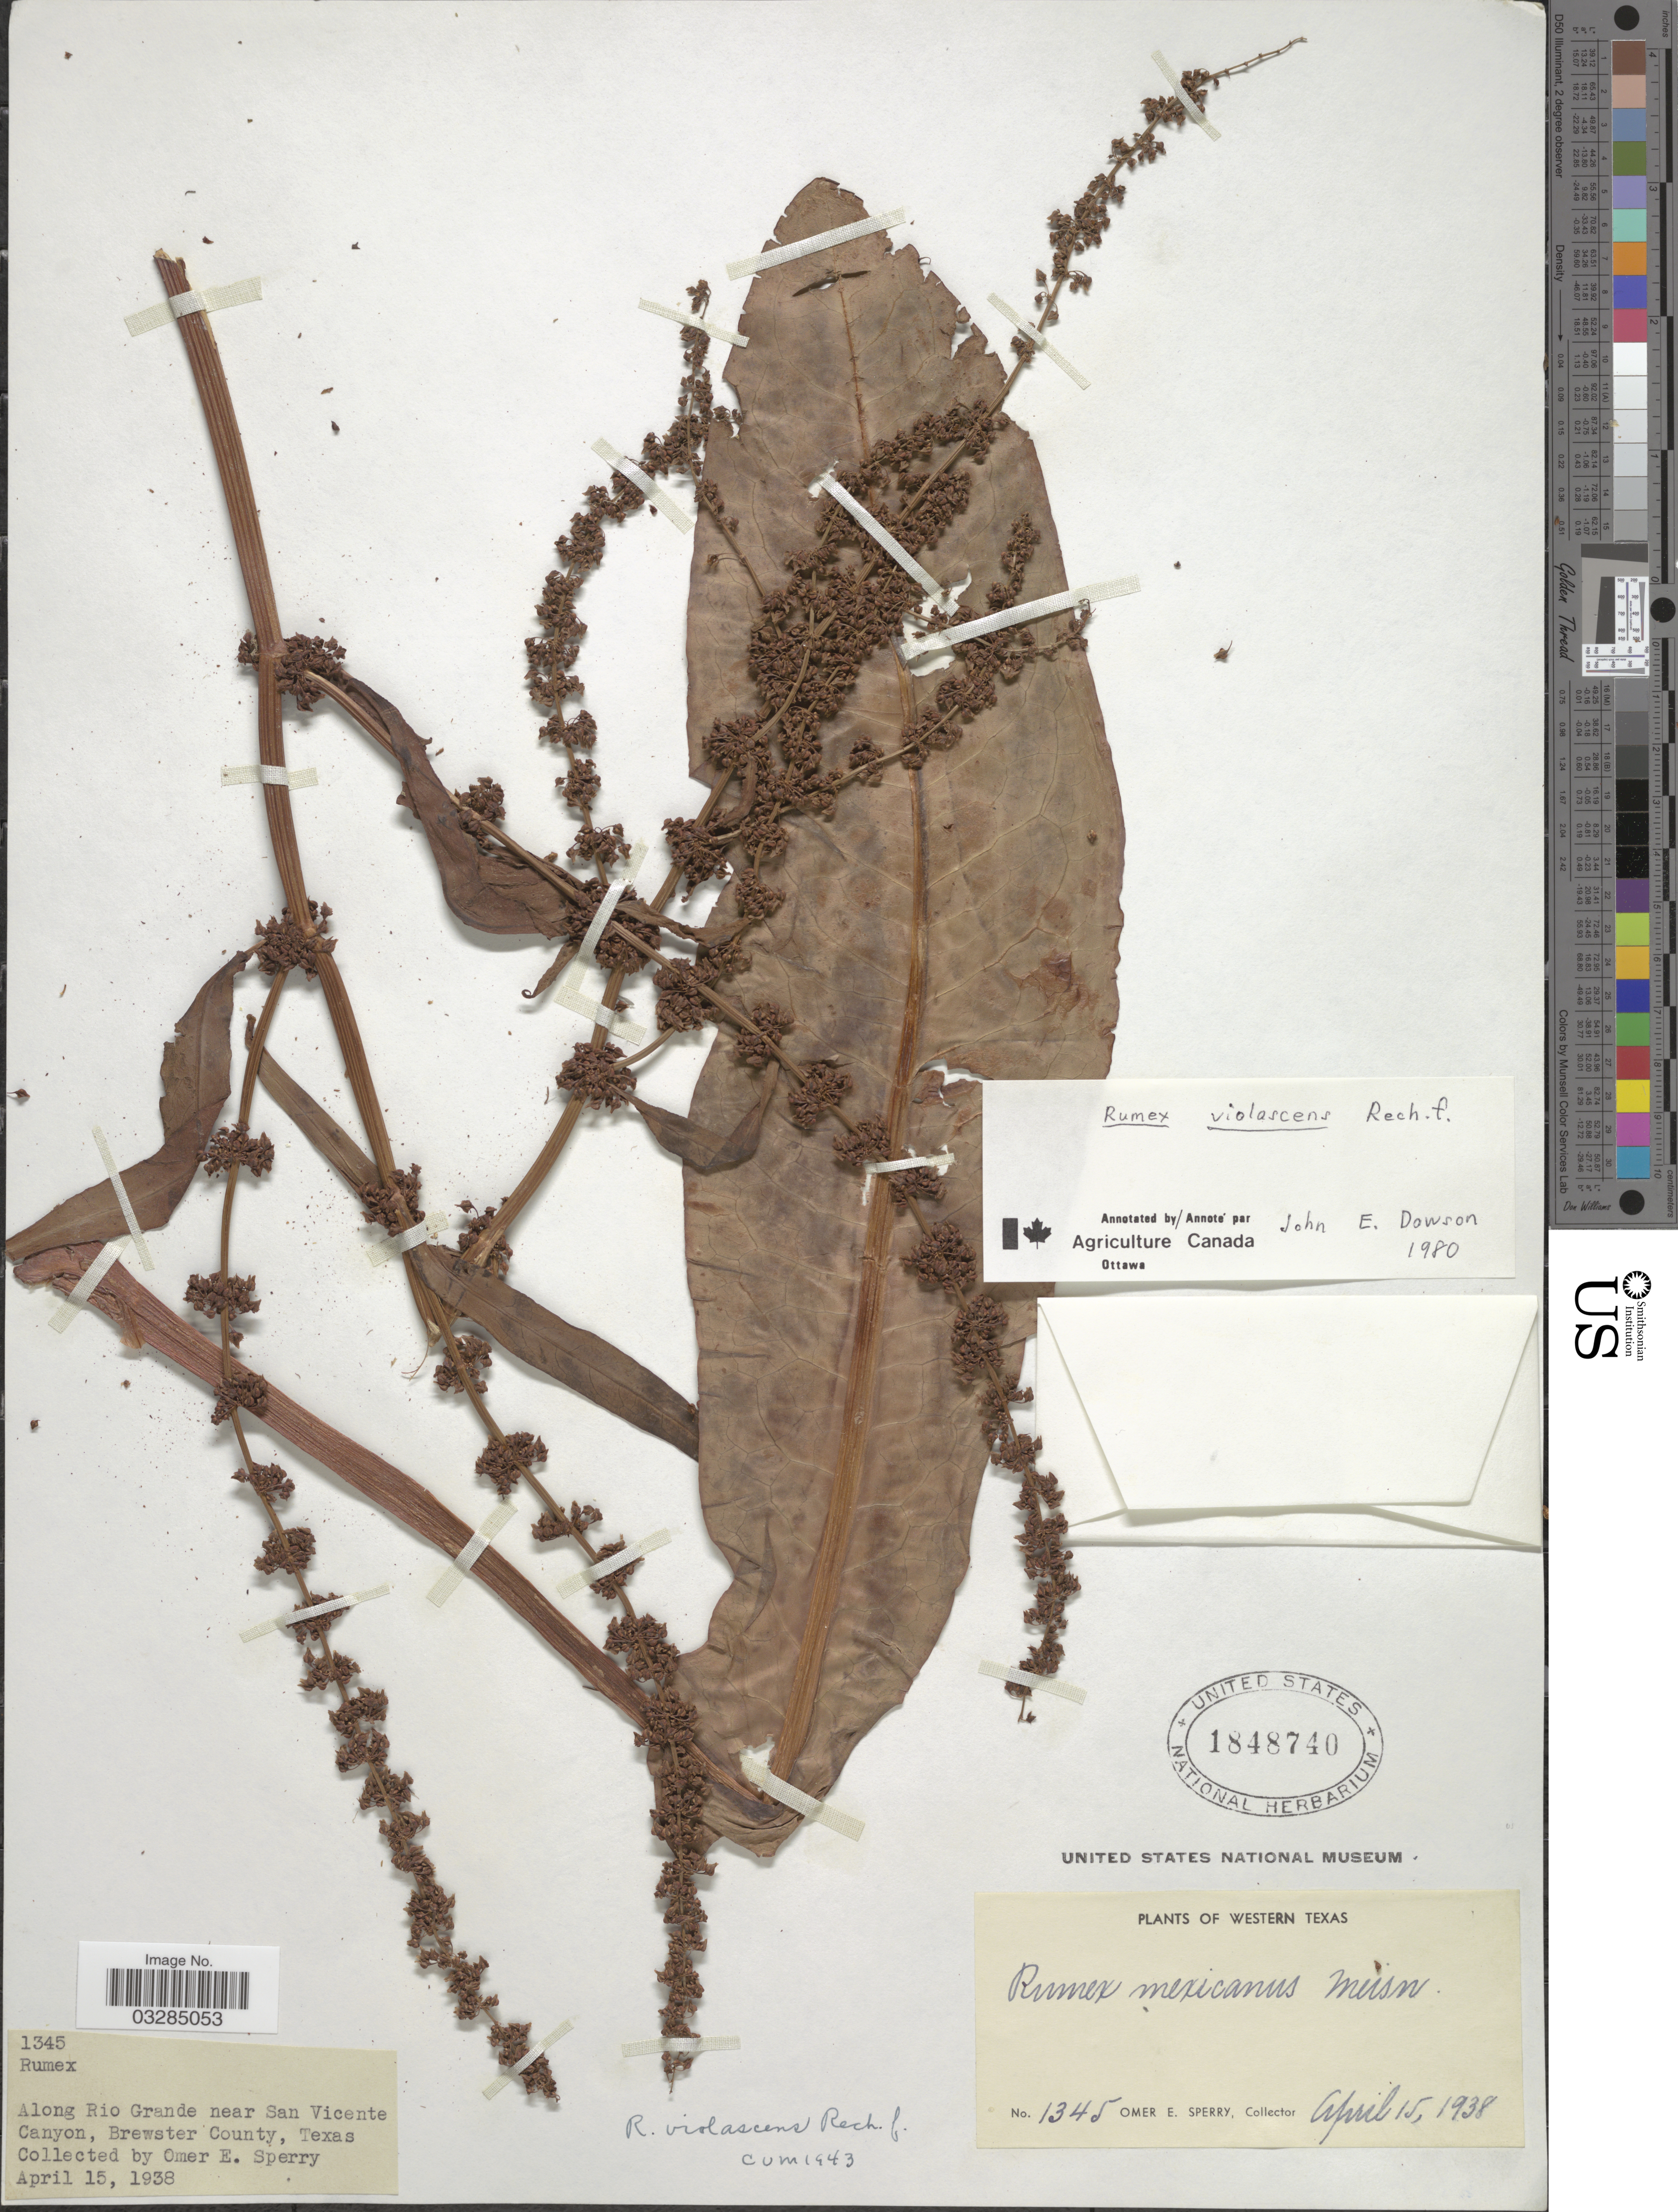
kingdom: Plantae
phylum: Tracheophyta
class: Magnoliopsida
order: Caryophyllales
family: Polygonaceae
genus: Rumex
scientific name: Rumex violascens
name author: Rech. f.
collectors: O. E. Sperry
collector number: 1345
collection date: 1938-04-15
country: United States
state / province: Texas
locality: Western Texas. Along Rio Grande near San Vicente Canyon, Brewster County.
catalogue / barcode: US 1848740